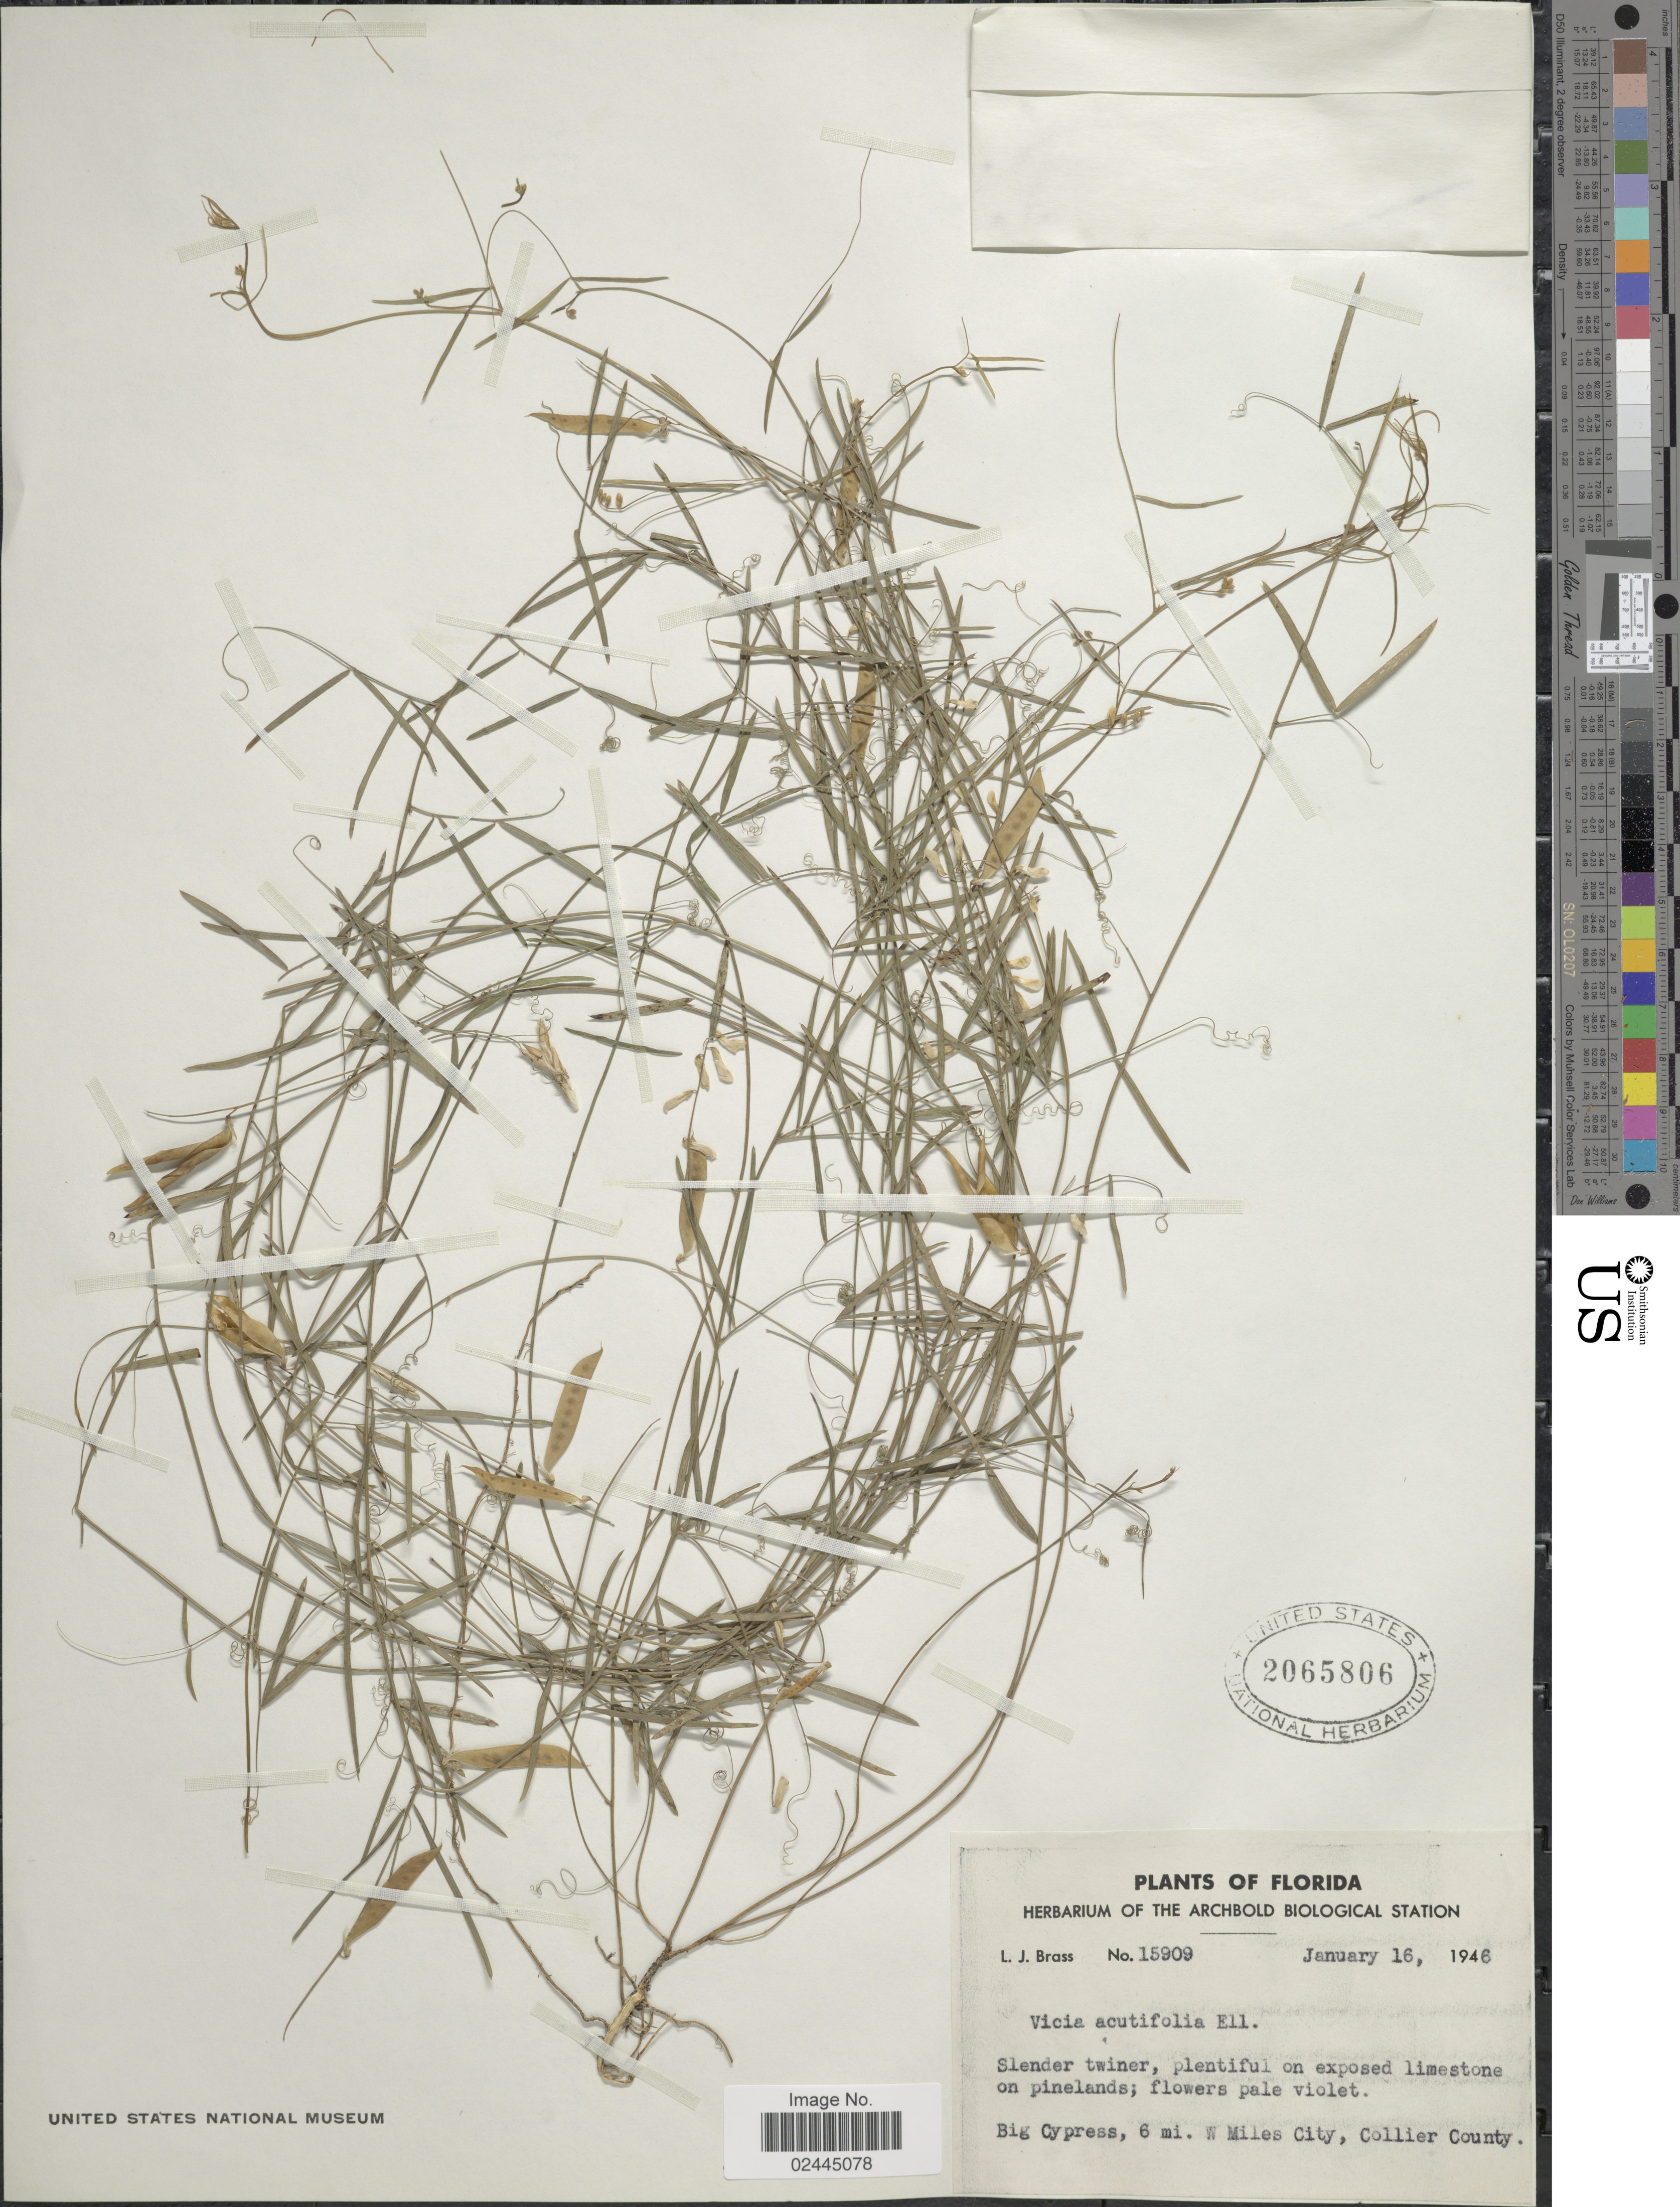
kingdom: Plantae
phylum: Tracheophyta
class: Magnoliopsida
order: Fabales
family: Fabaceae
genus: Vicia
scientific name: Vicia acutifolia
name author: Elliott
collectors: L. J. Brass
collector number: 15909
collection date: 1946-01-16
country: United States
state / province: Florida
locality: Florida, Big Cypress, 6 mi. W Miles City, Collier County.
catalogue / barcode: US 2065806